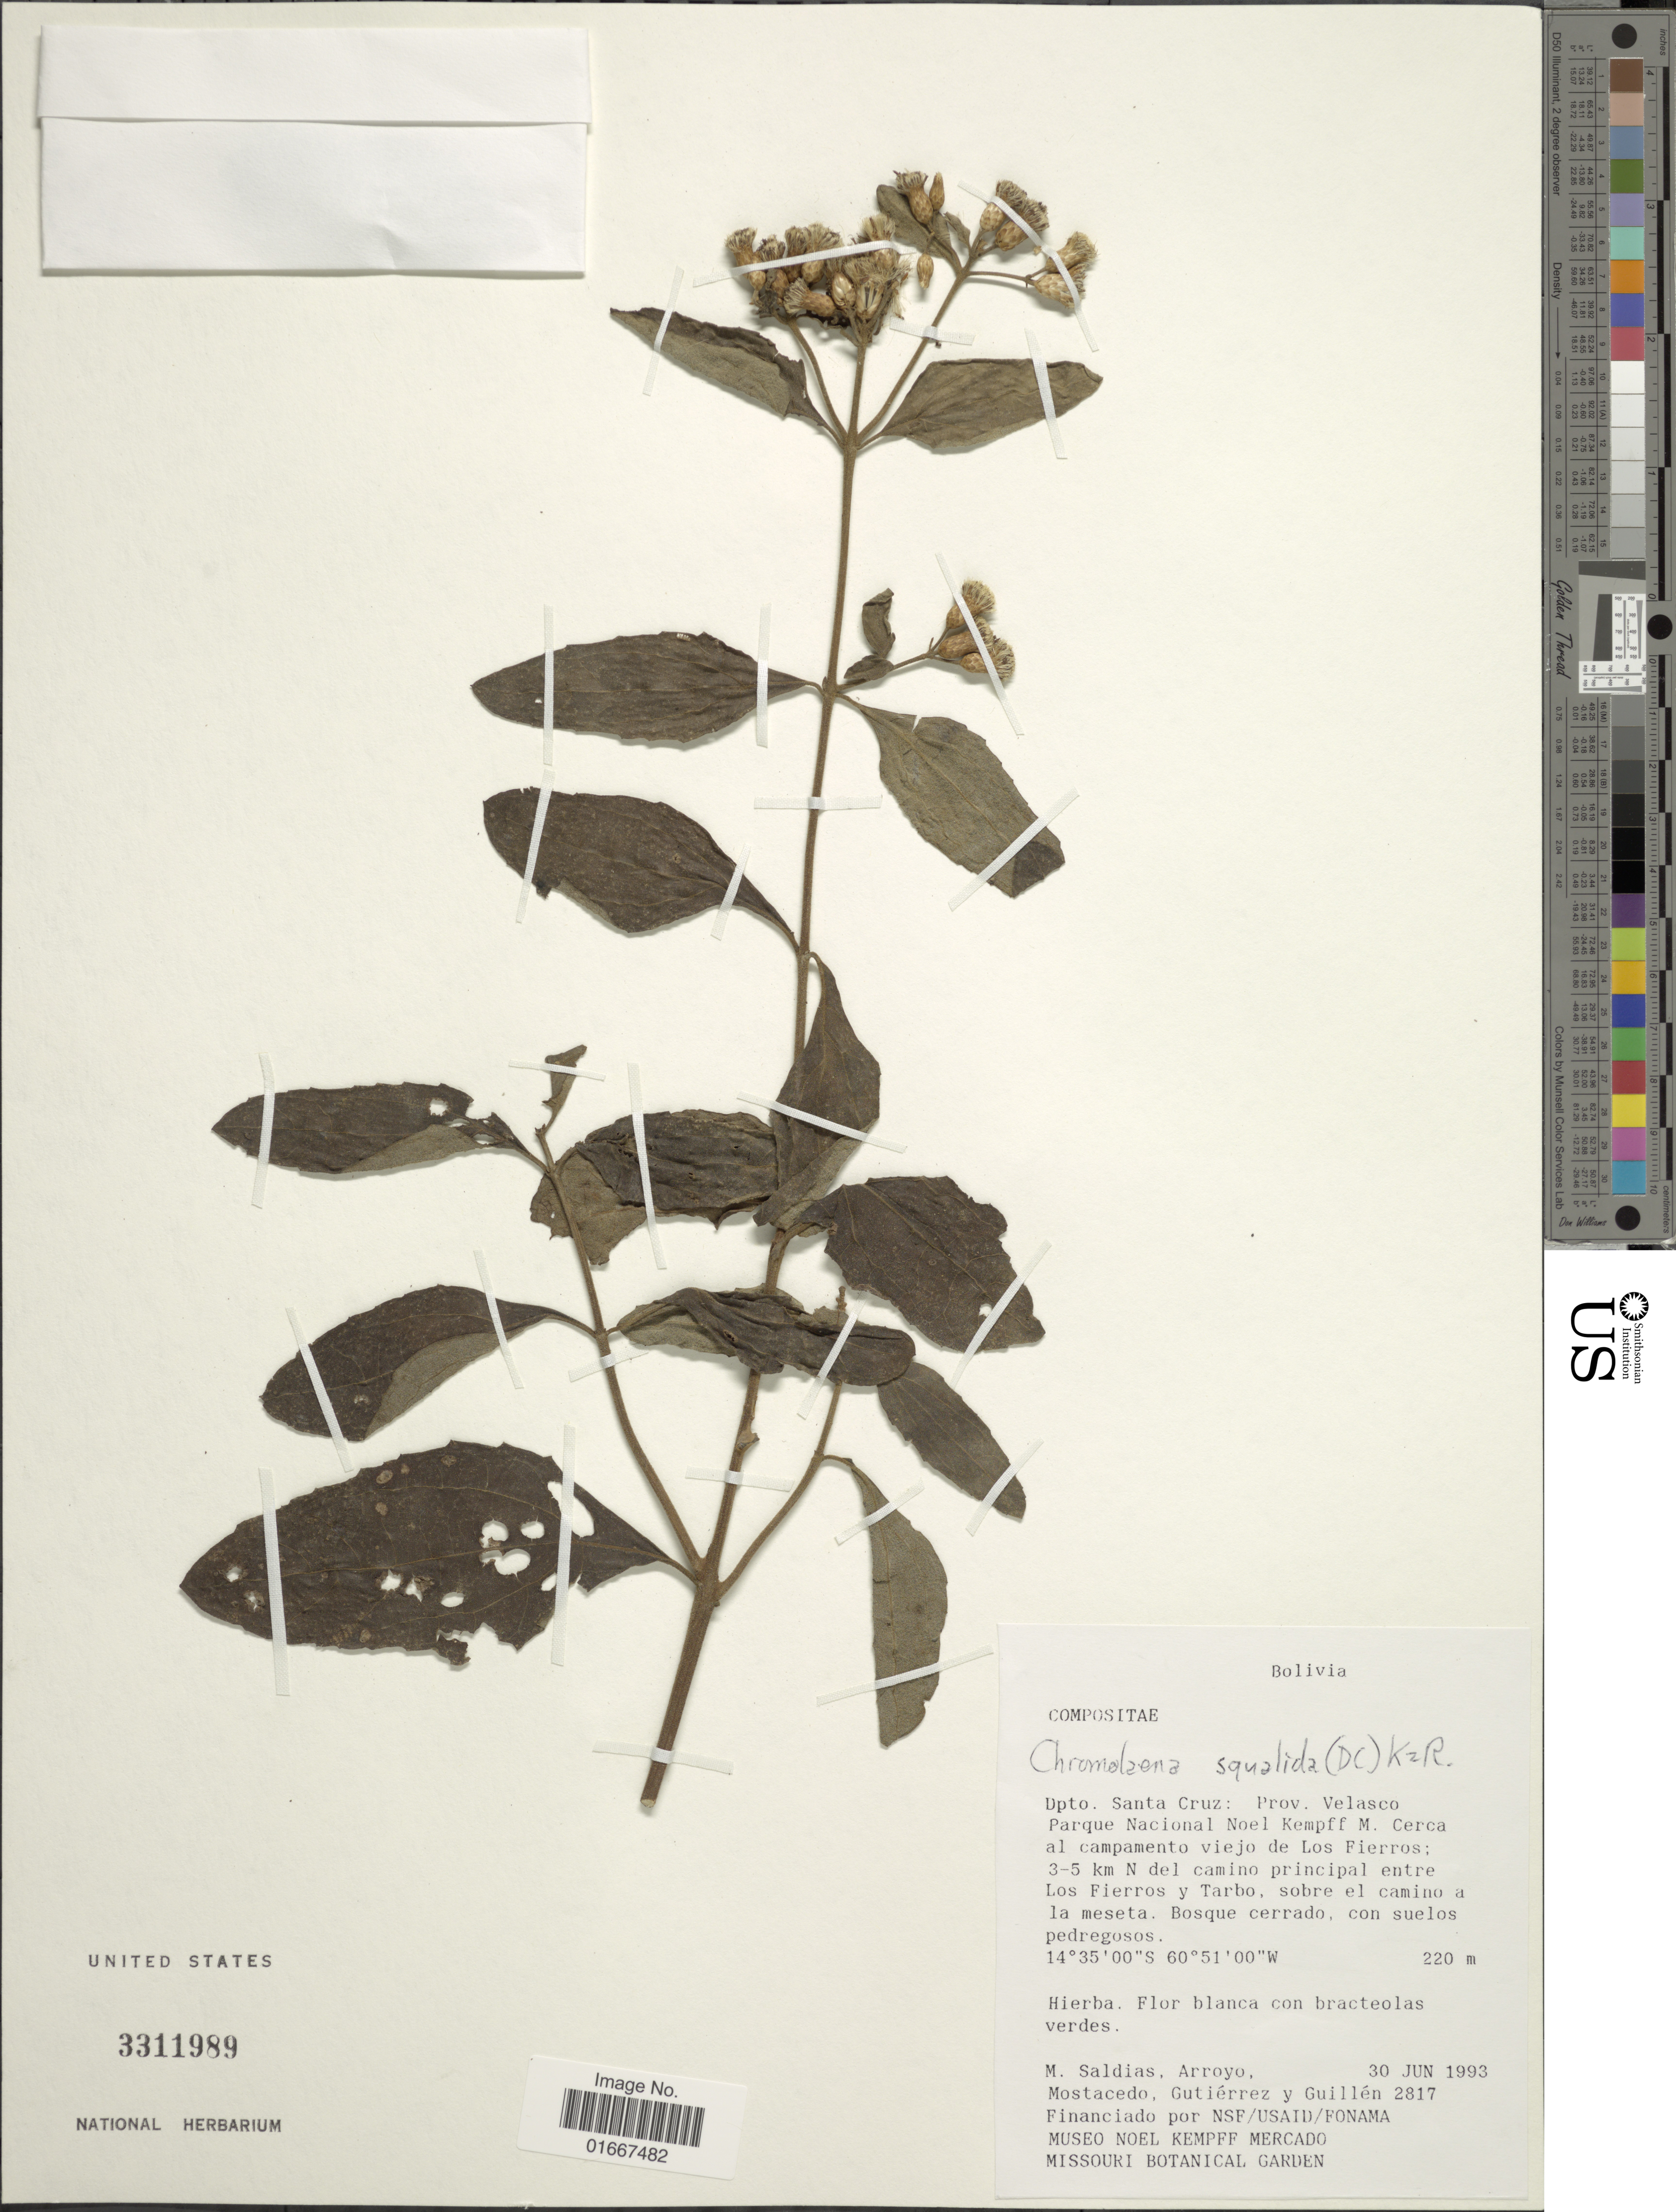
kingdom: Plantae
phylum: Tracheophyta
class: Magnoliopsida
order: Asterales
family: Asteraceae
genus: Chromolaena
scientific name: Chromolaena squalida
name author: (DC.) R.M. King & H. Rob.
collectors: M. Saldias, Arroyo, --, Mostacedo, --, Gutiérrez, -- & -- Guillen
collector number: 2817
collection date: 1993-06-30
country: Bolivia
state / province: Santa Cruz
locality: Prov. Velasco, Parque Nacional Kempff M. Cerca al campamento viejo de Los Fierros: 3-5 km N del camino principal entre Los Fierros y Tarbo, sobre el camino a la meseta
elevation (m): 220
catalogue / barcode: US 3311989